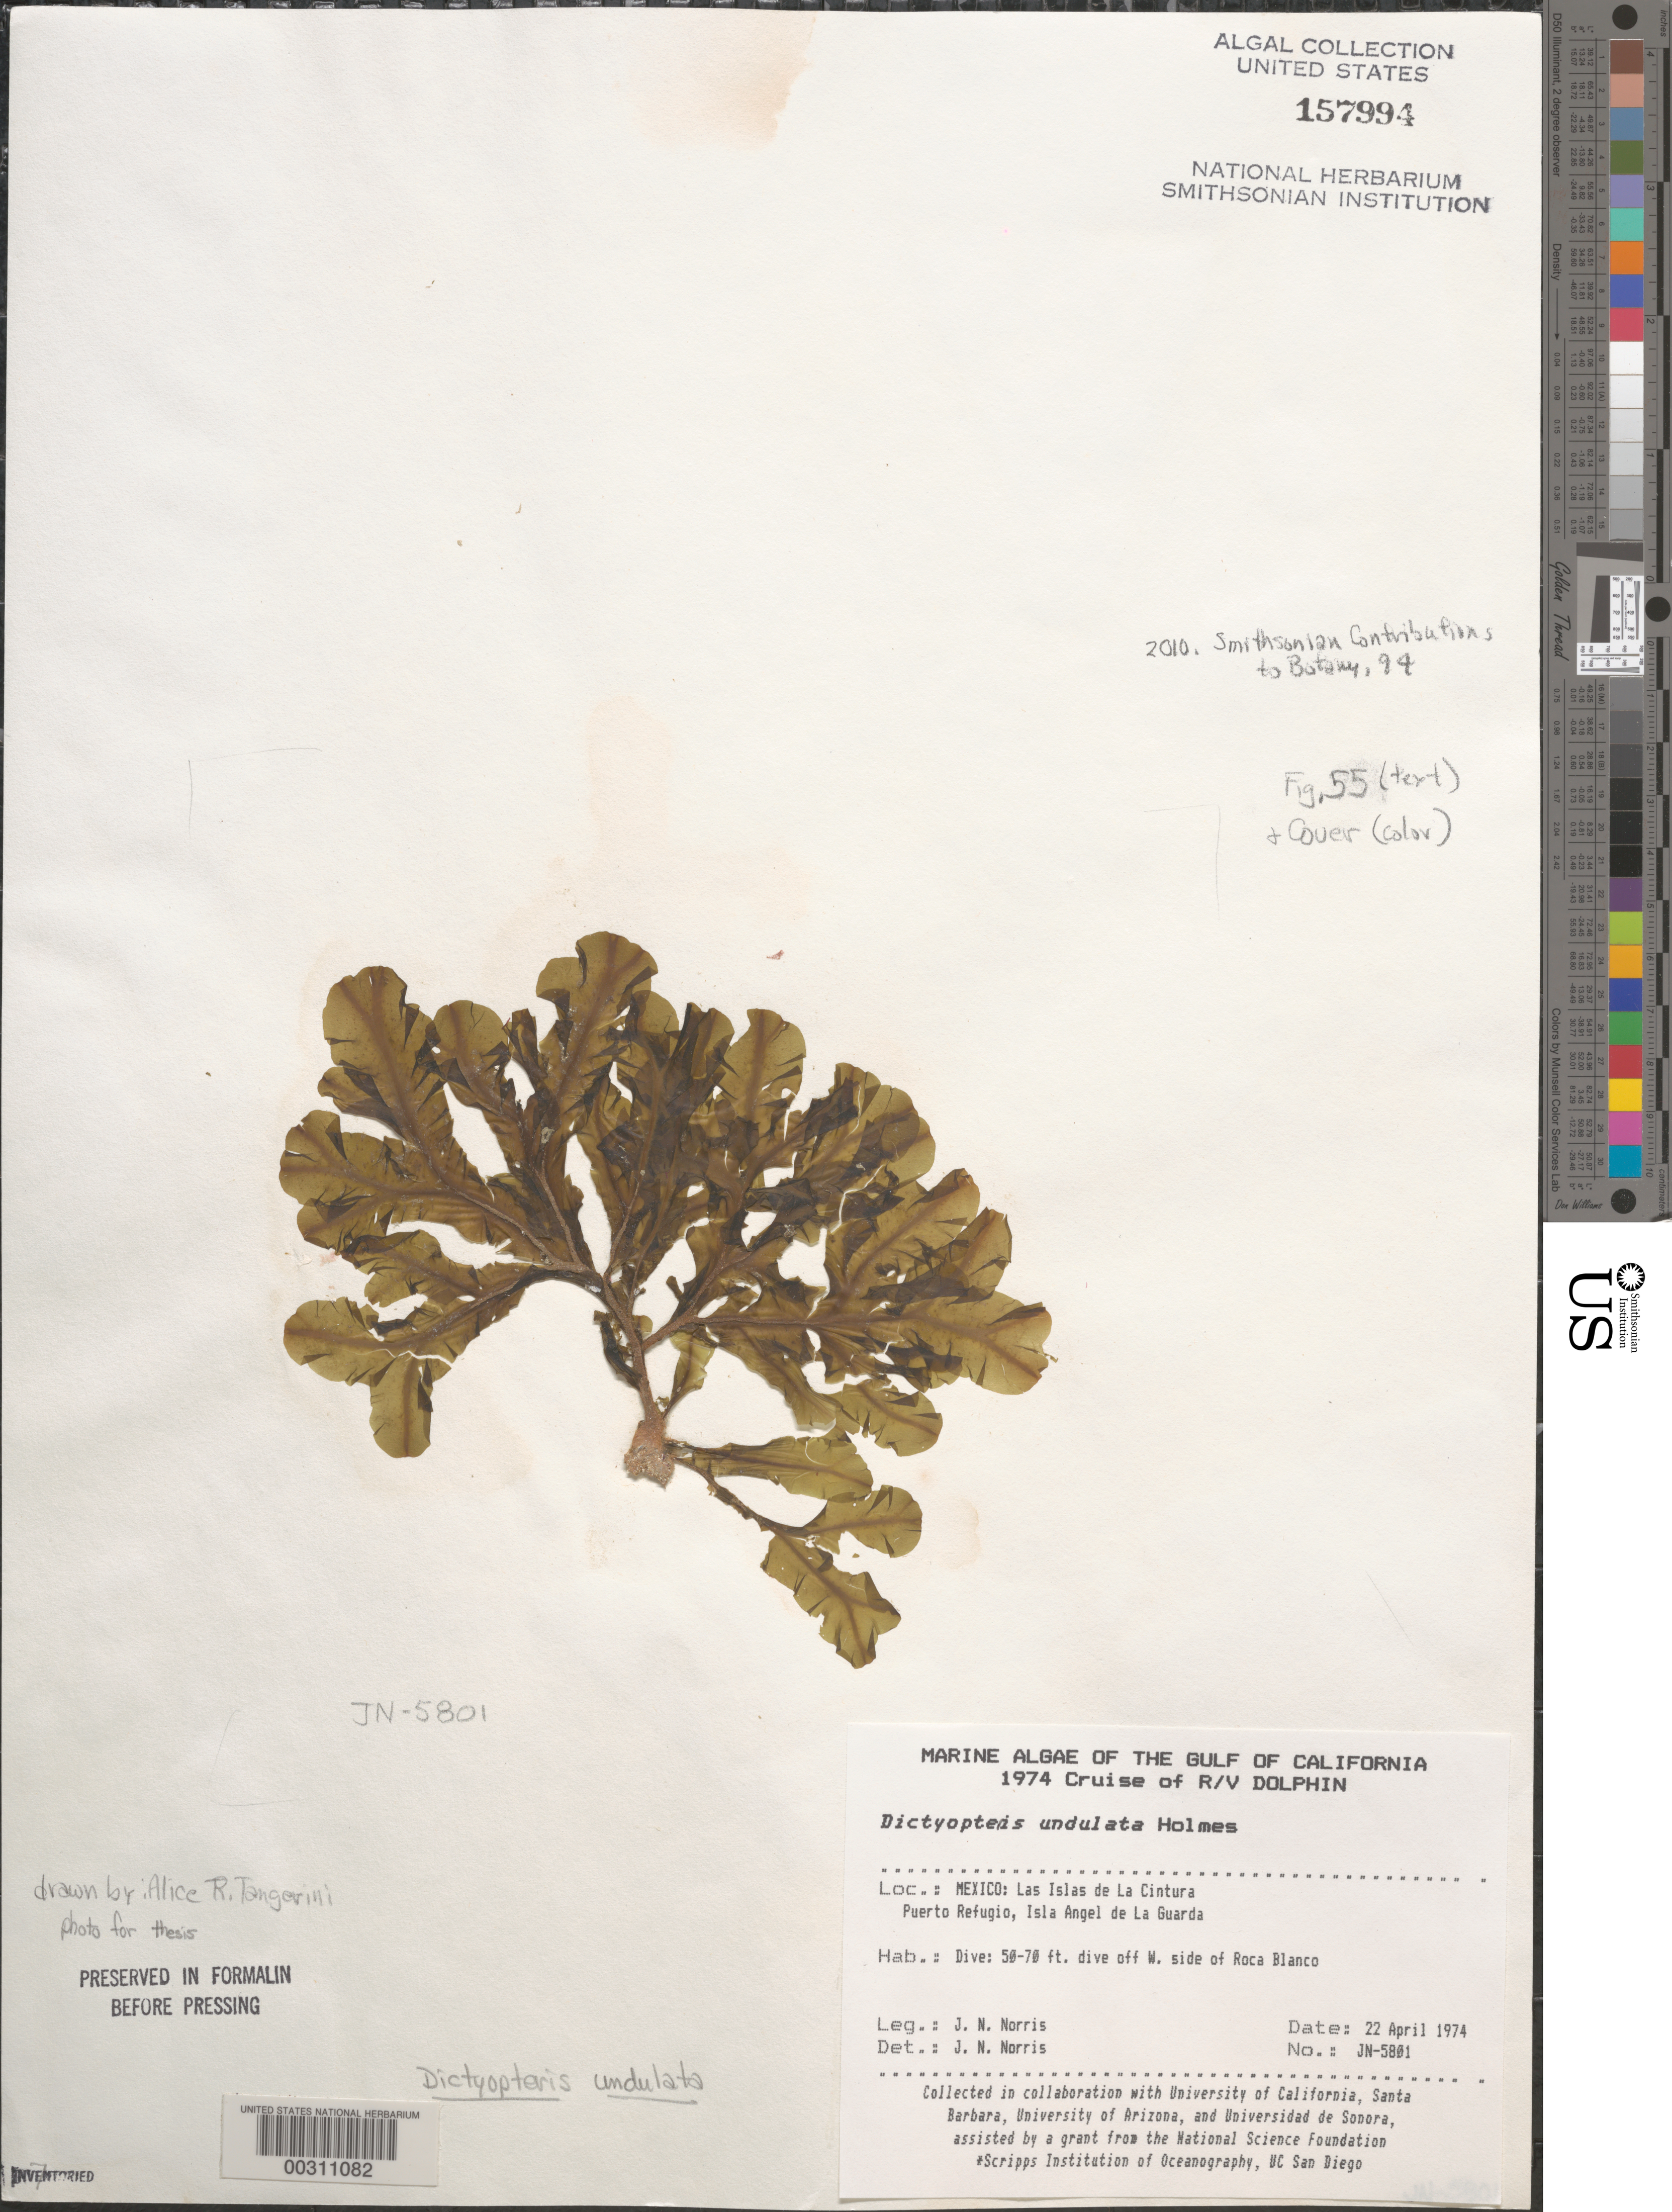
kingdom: Chromista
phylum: Ochrophyta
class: Phaeophyceae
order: Dictyotales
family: Dictyotaceae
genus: Dictyopteris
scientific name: Dictyopteris undulata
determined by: Norris, James N.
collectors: J. N. Norris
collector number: JN-5801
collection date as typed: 22 Apr 1974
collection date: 1974-04-22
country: Mexico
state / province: Baja California Norte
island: Isla Angel de la Guarda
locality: Puerto Refugio, Roca Blanca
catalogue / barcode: US 157994